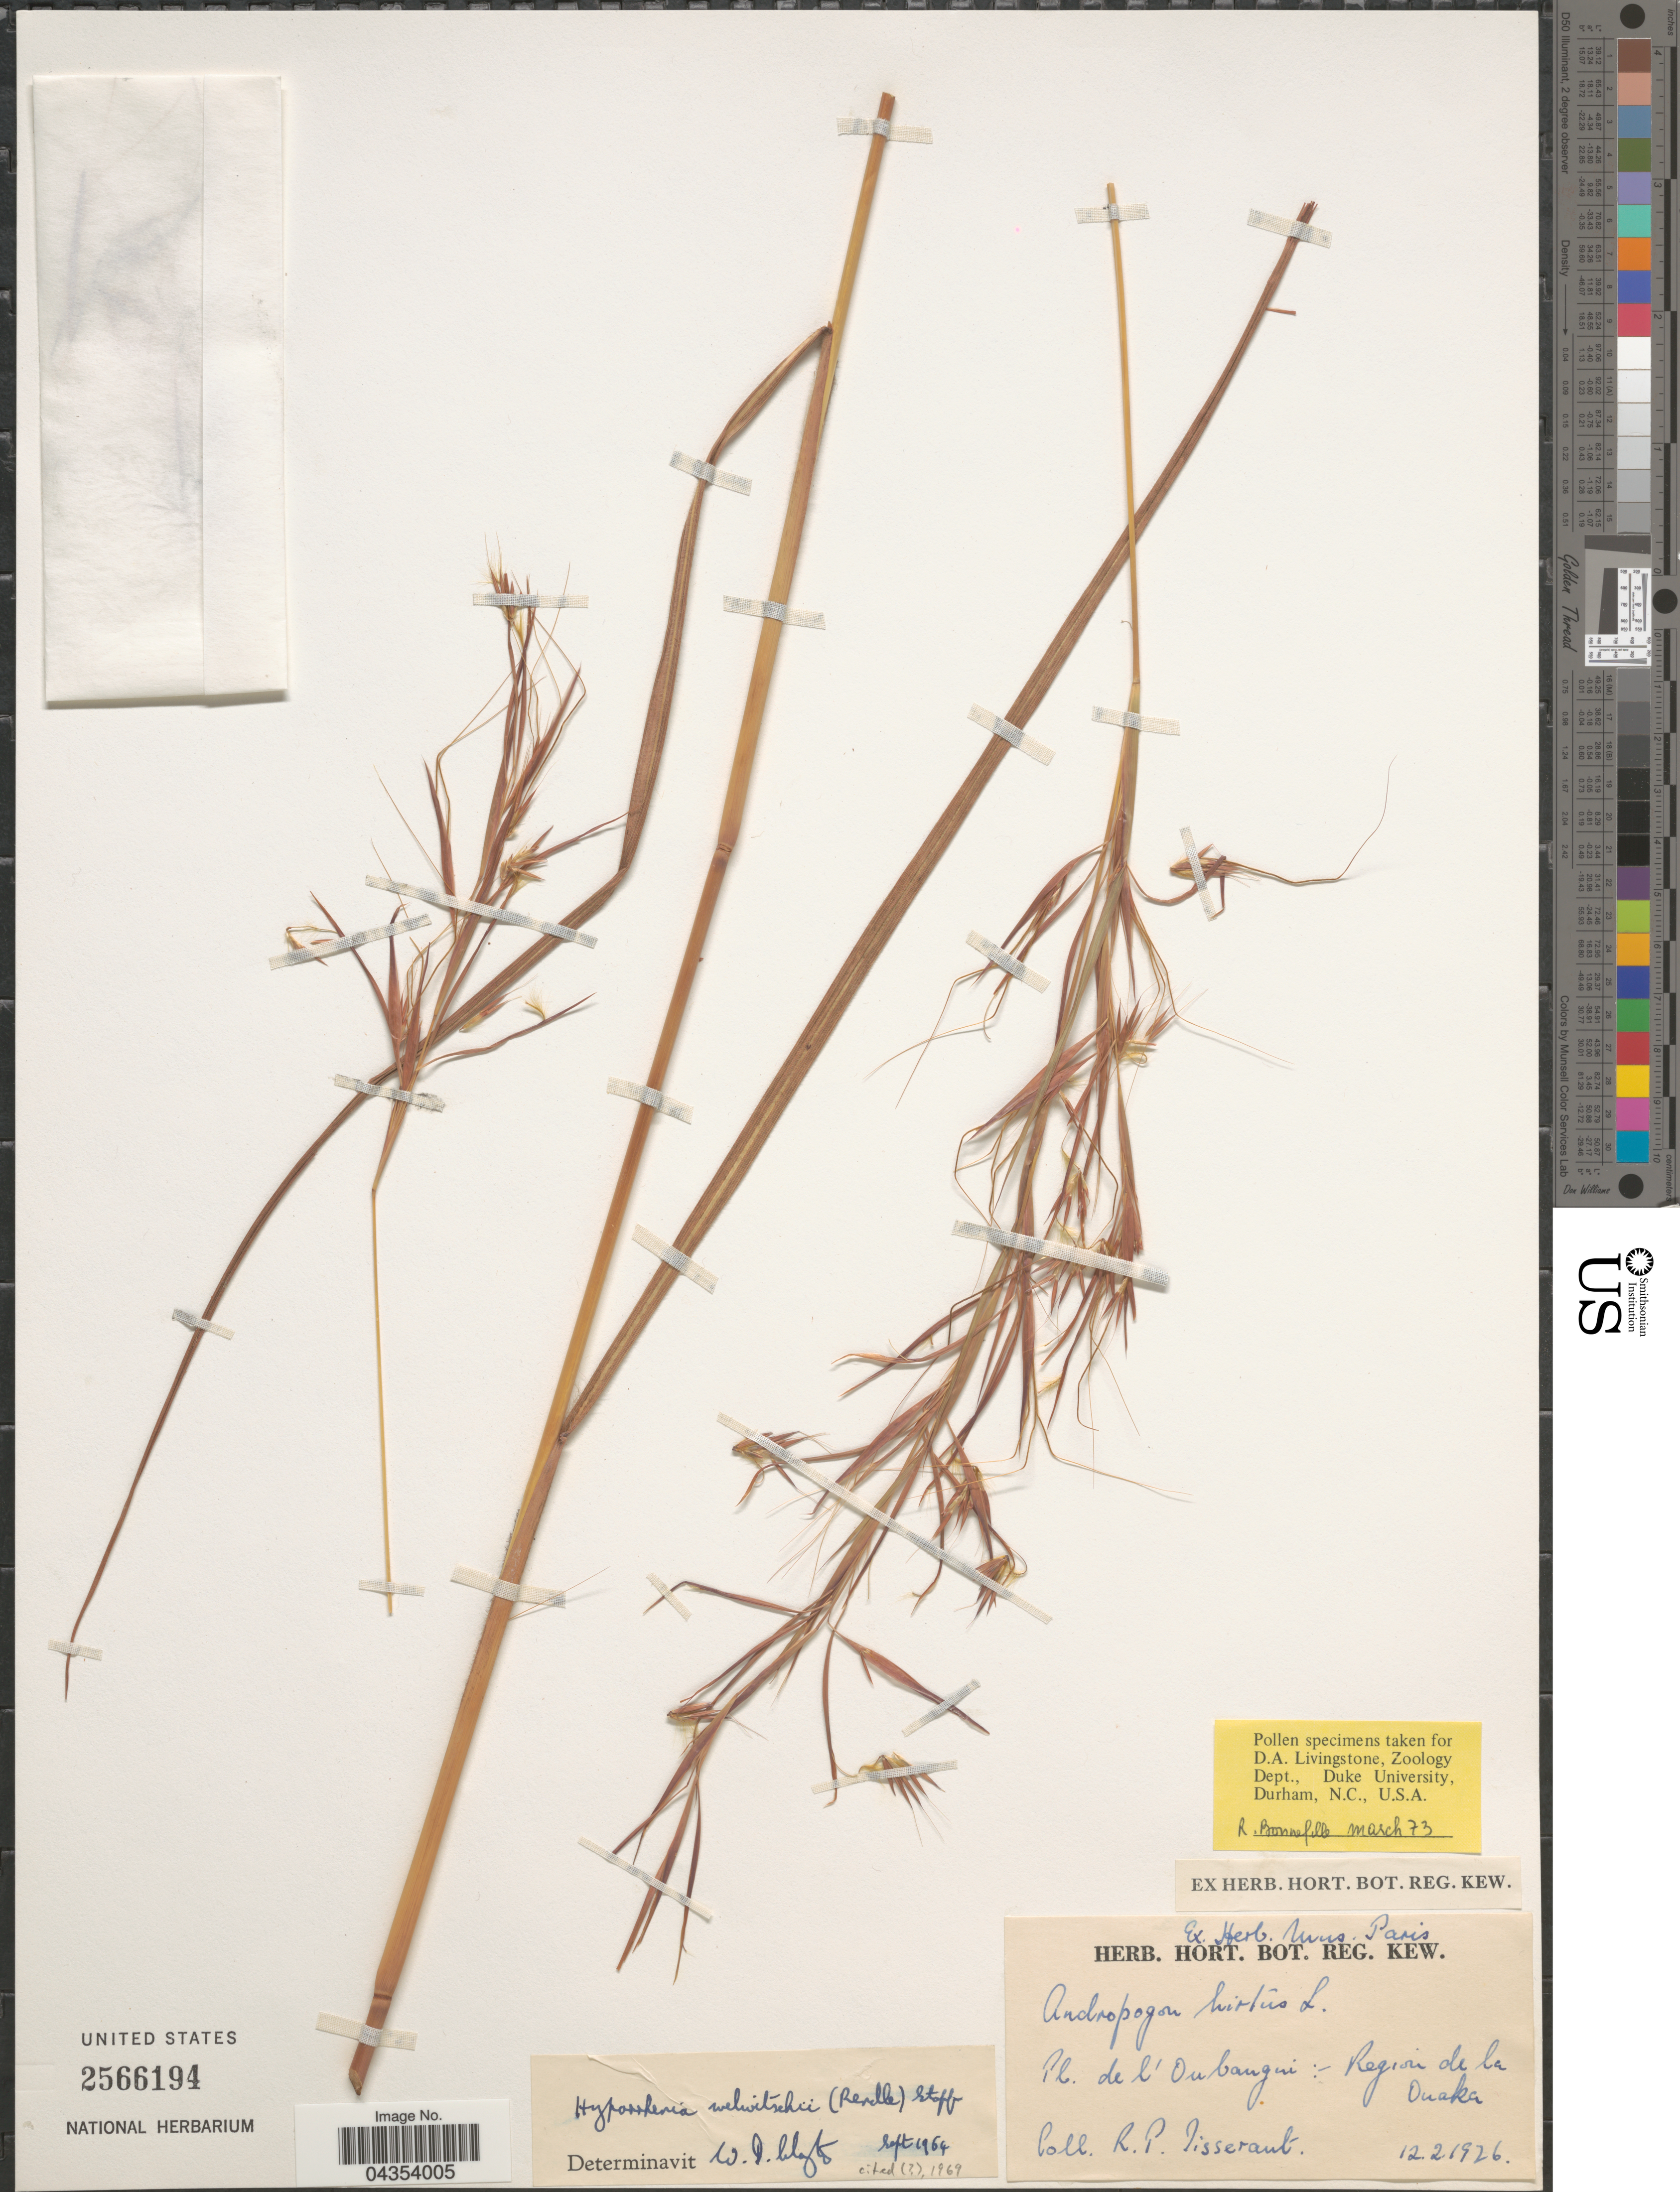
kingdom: Plantae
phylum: Tracheophyta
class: Liliopsida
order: Poales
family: Poaceae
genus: Hyparrhenia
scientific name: Hyparrhenia welwitschii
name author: (Rendle) Stapf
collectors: C. Tisserant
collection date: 1926-02-12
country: Central African Republic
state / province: Ouaka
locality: De l'Oubangui: - Region de la Ouaka.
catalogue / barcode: US 2566194